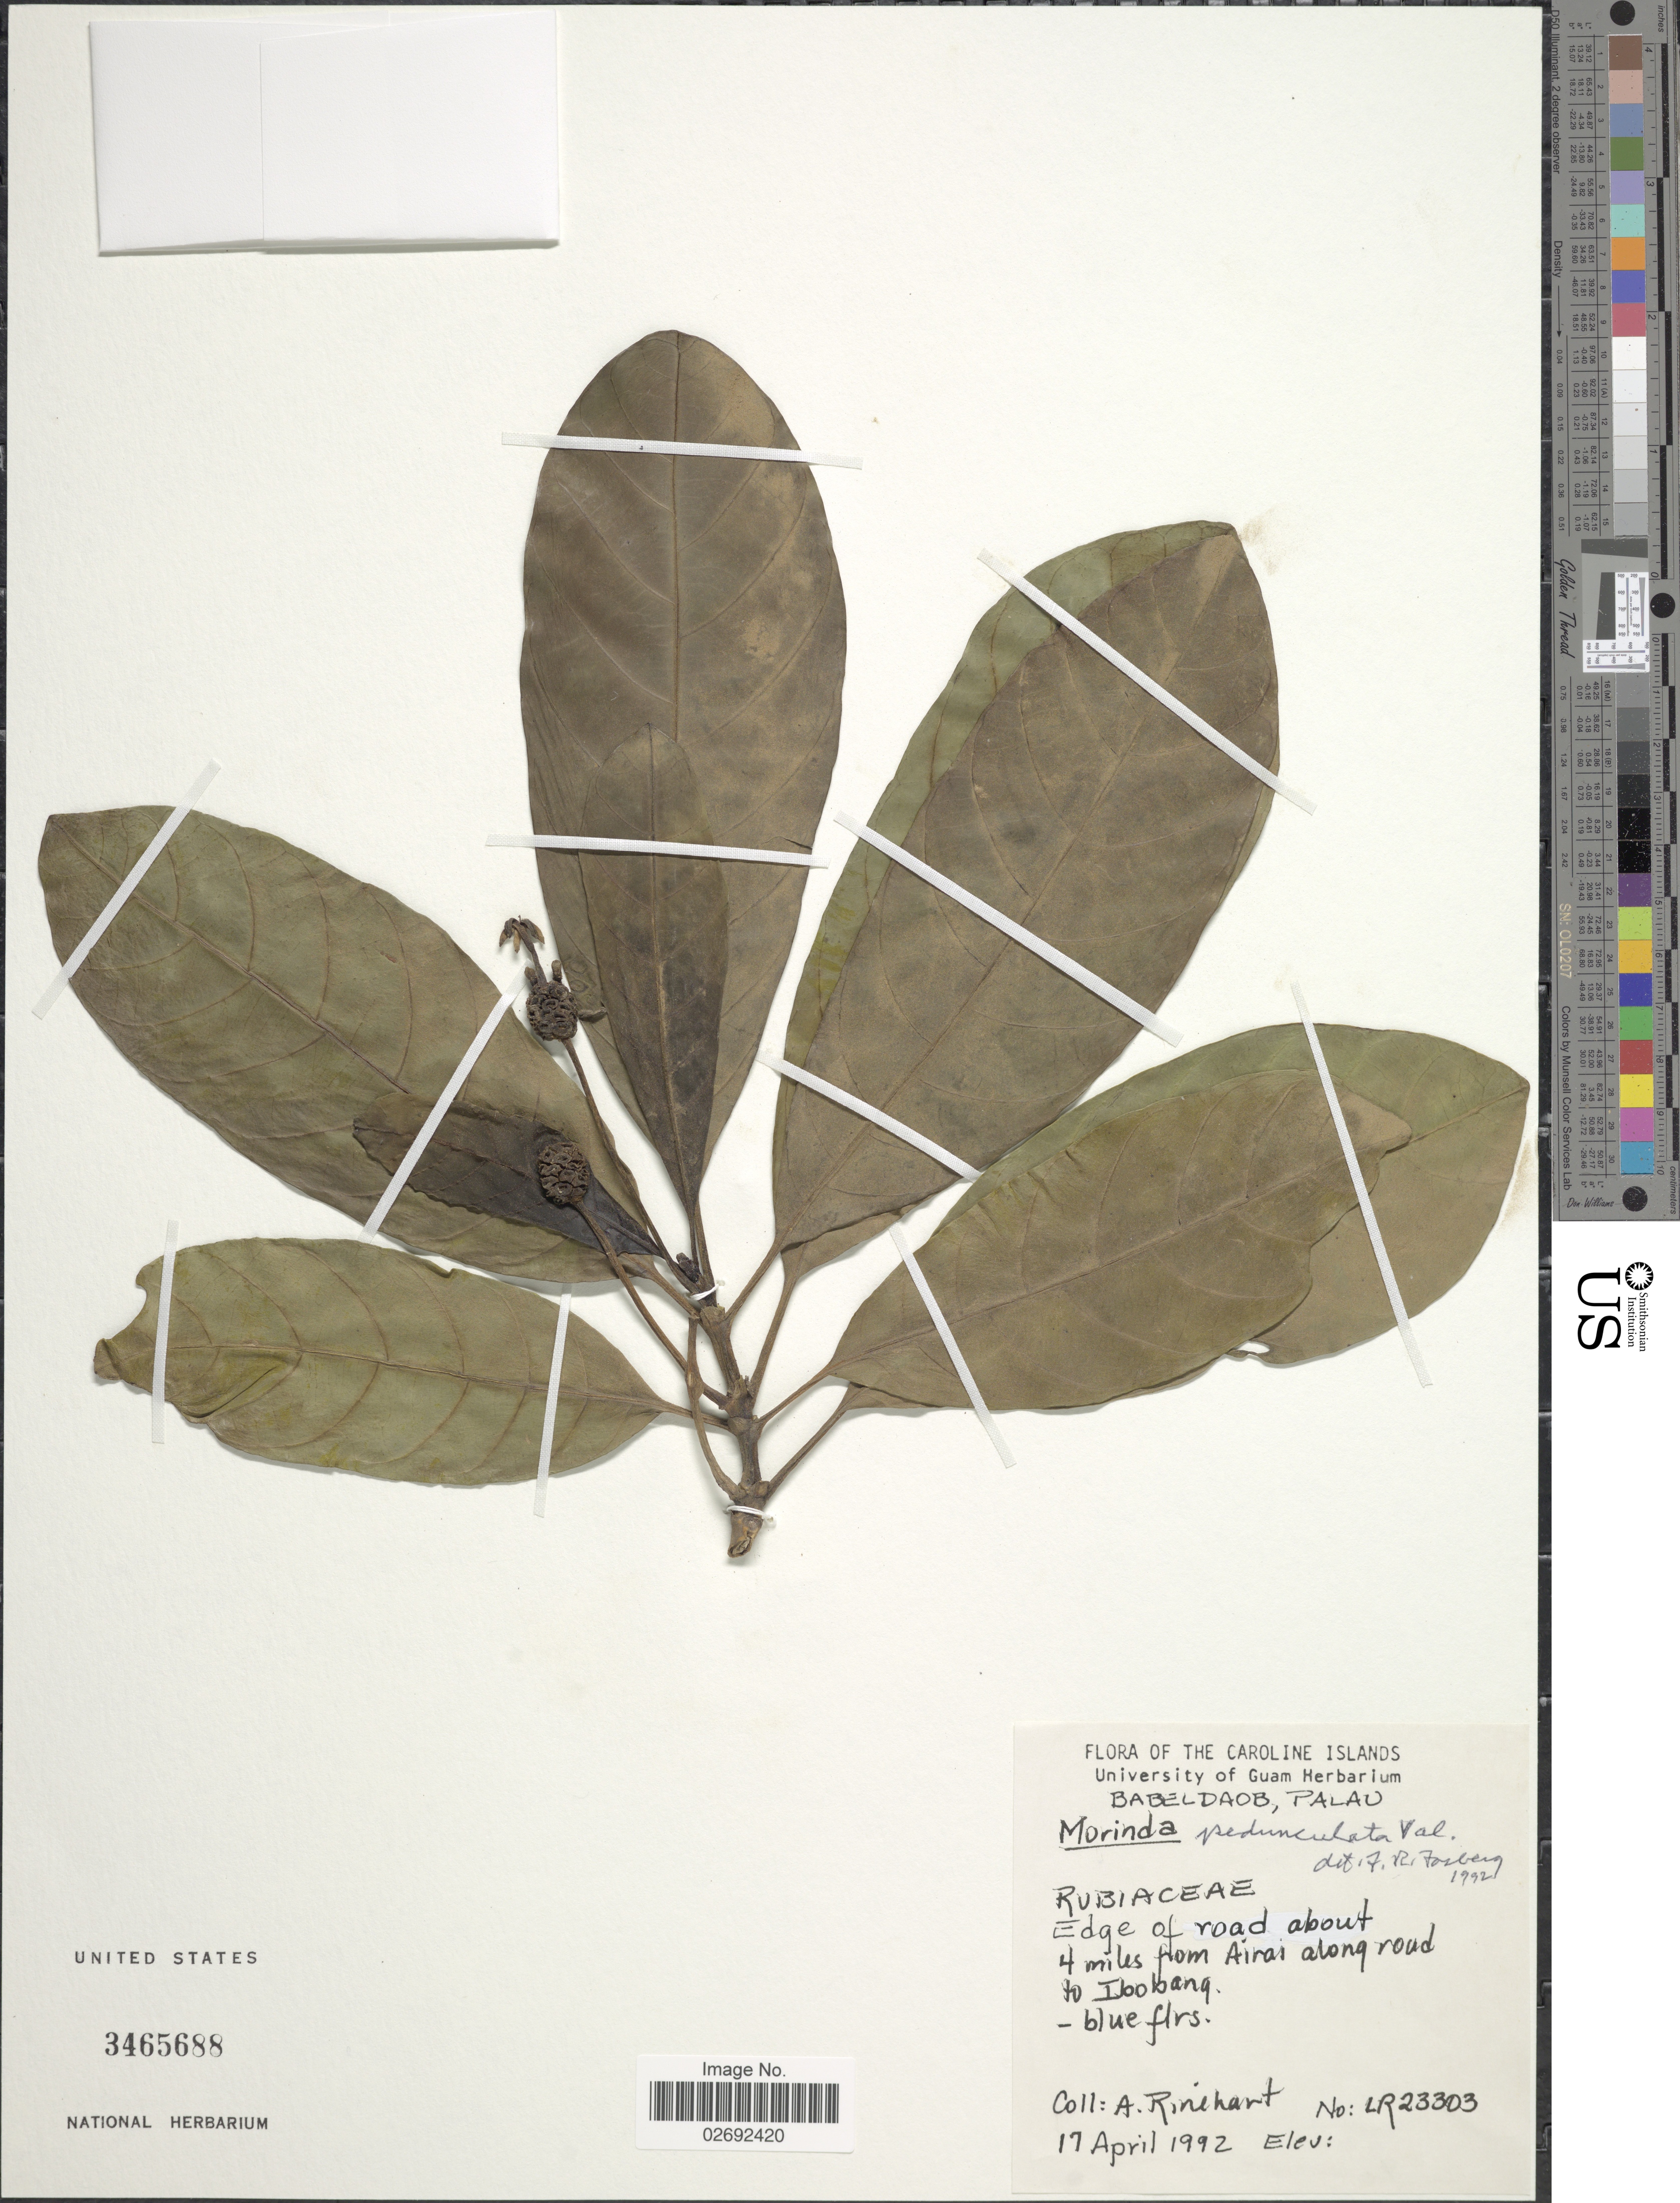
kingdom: Plantae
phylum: Tracheophyta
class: Magnoliopsida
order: Gentianales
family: Rubiaceae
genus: Morinda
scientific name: Morinda pedunculata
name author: Valeton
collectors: A. Rinehart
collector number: LR23303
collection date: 1992-04-17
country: Palau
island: Babeldaob [Babelthuap]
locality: Caroline Islands. Babeldaob, Palau. Edge of road about 4 miles from Airai along road to Ibobang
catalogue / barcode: US 3465688